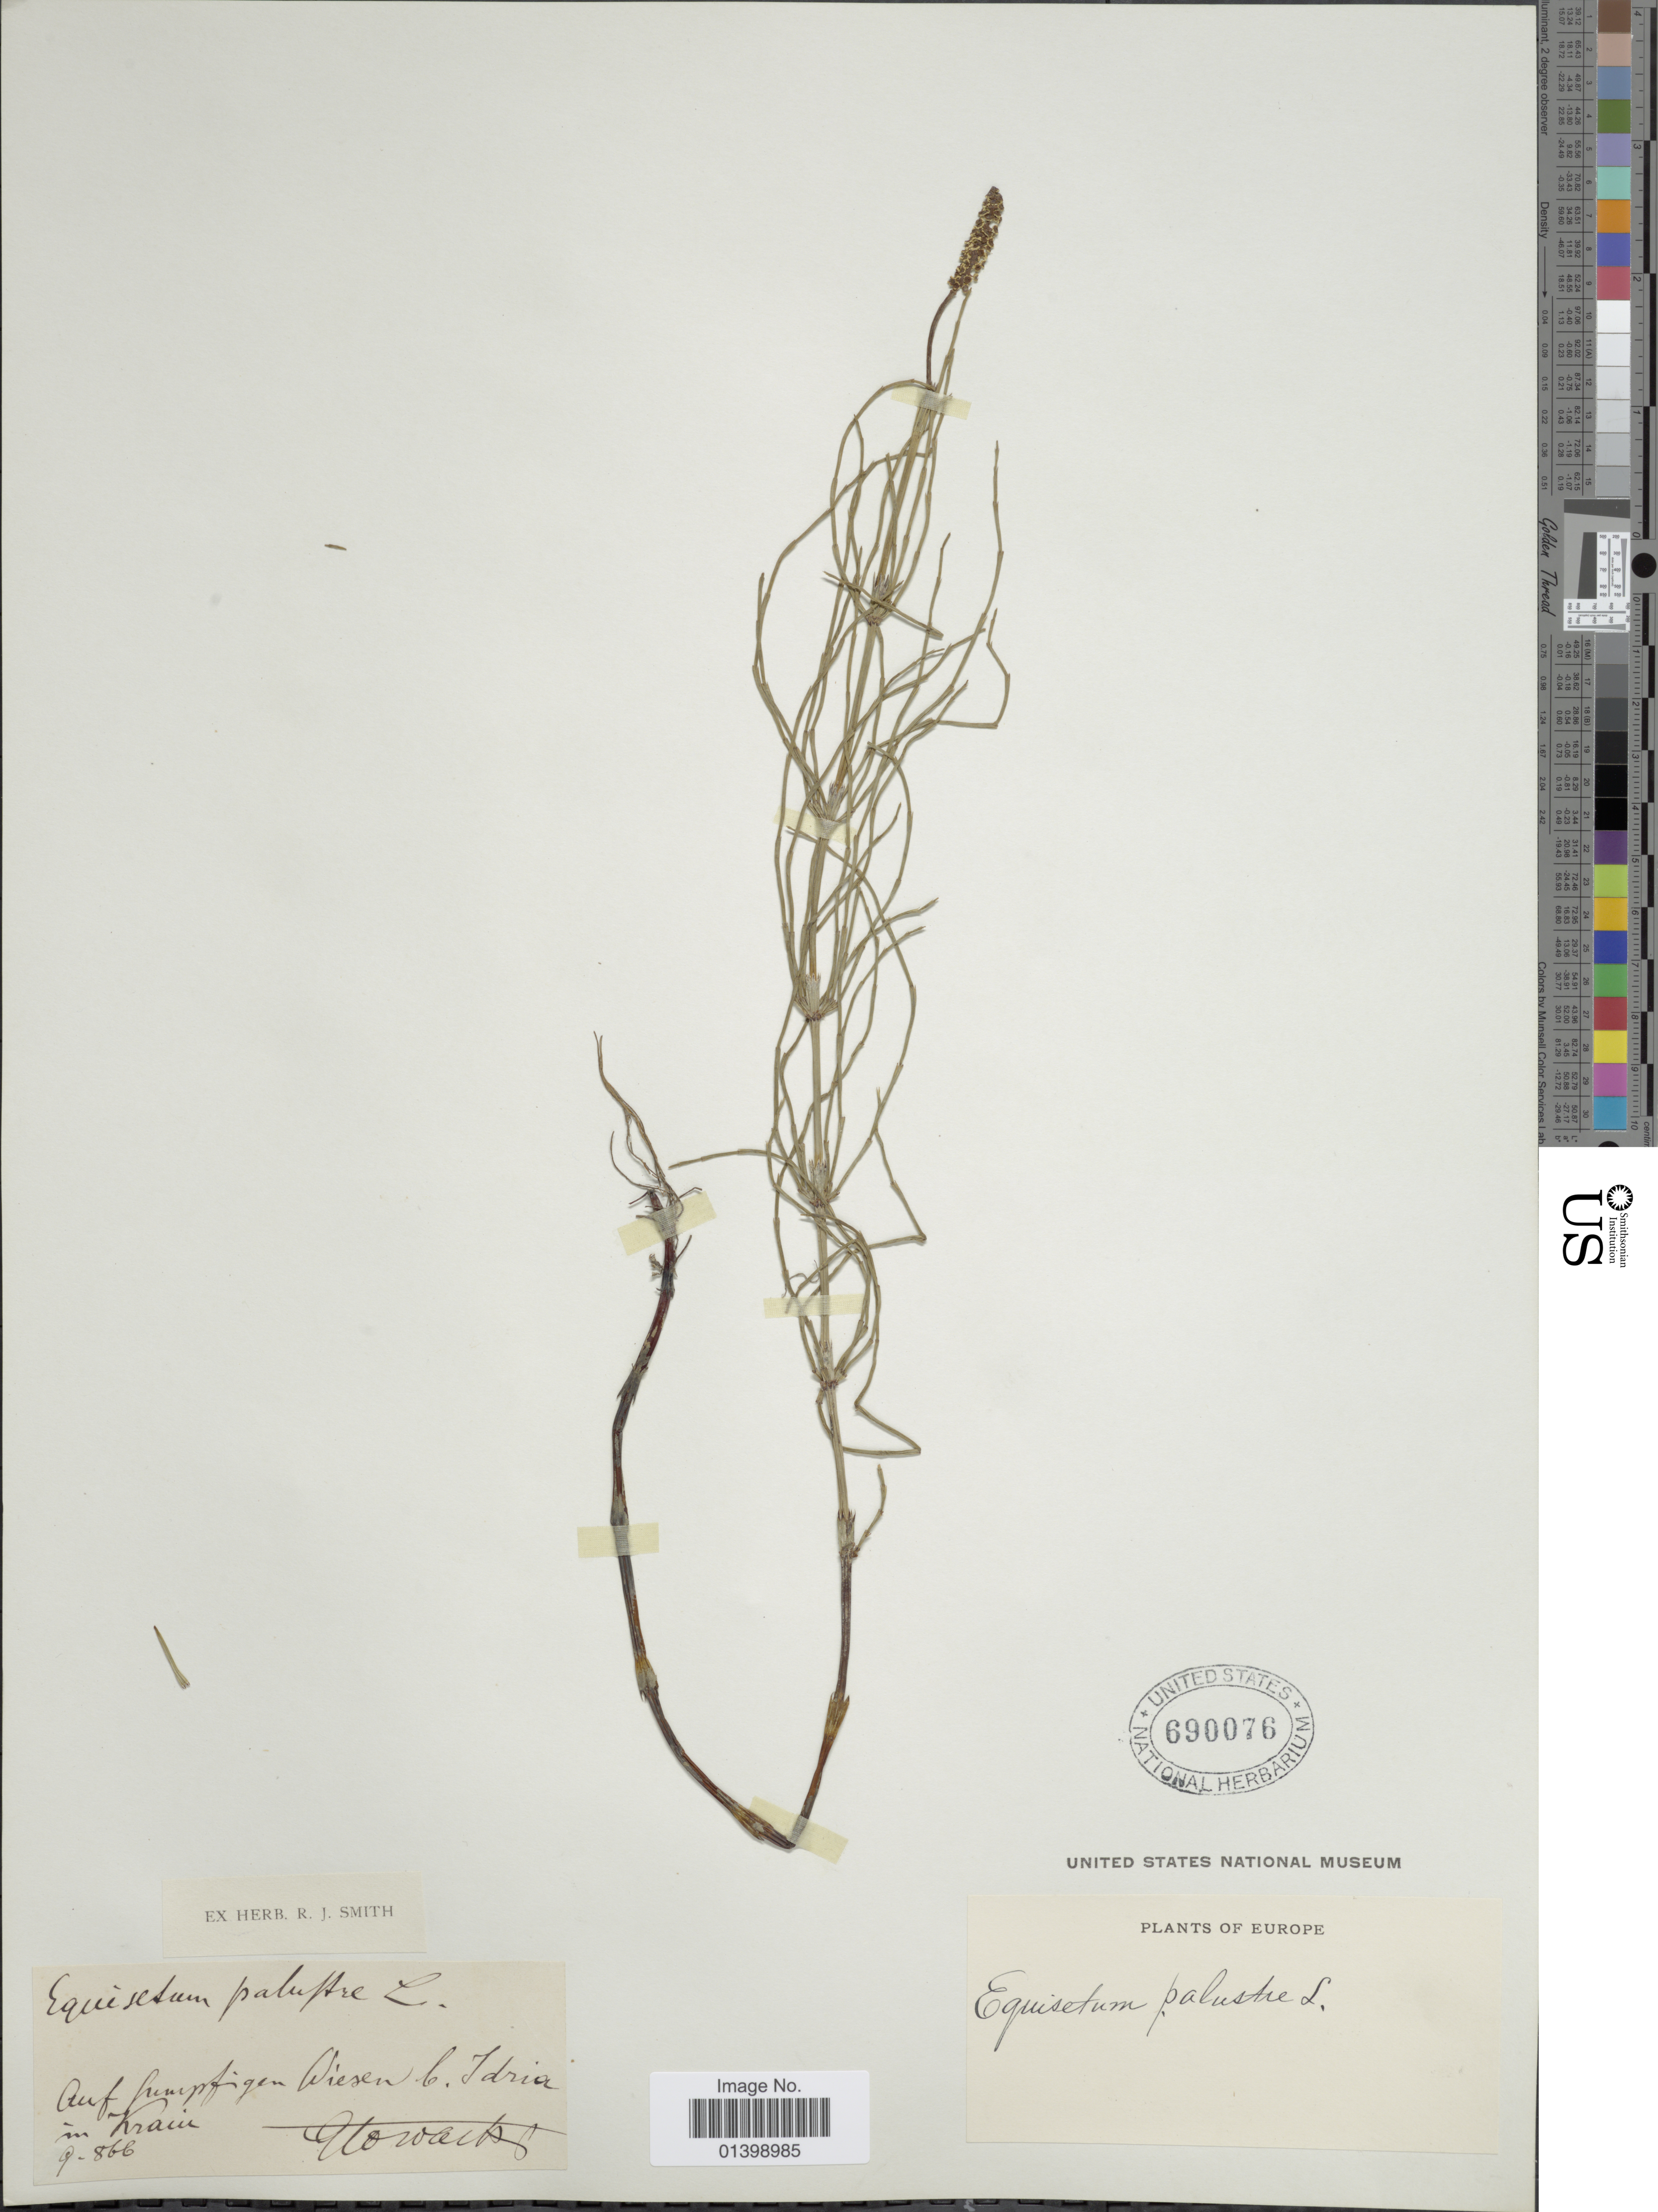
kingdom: Plantae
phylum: Tracheophyta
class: Polypodiopsida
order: Equisetales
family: Equisetaceae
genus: Equisetum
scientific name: Equisetum palustre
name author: L.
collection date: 1866-09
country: Slovenia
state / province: Idrija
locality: Auf sumfigen Wiesen b Idriain Krain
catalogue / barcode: US 690076